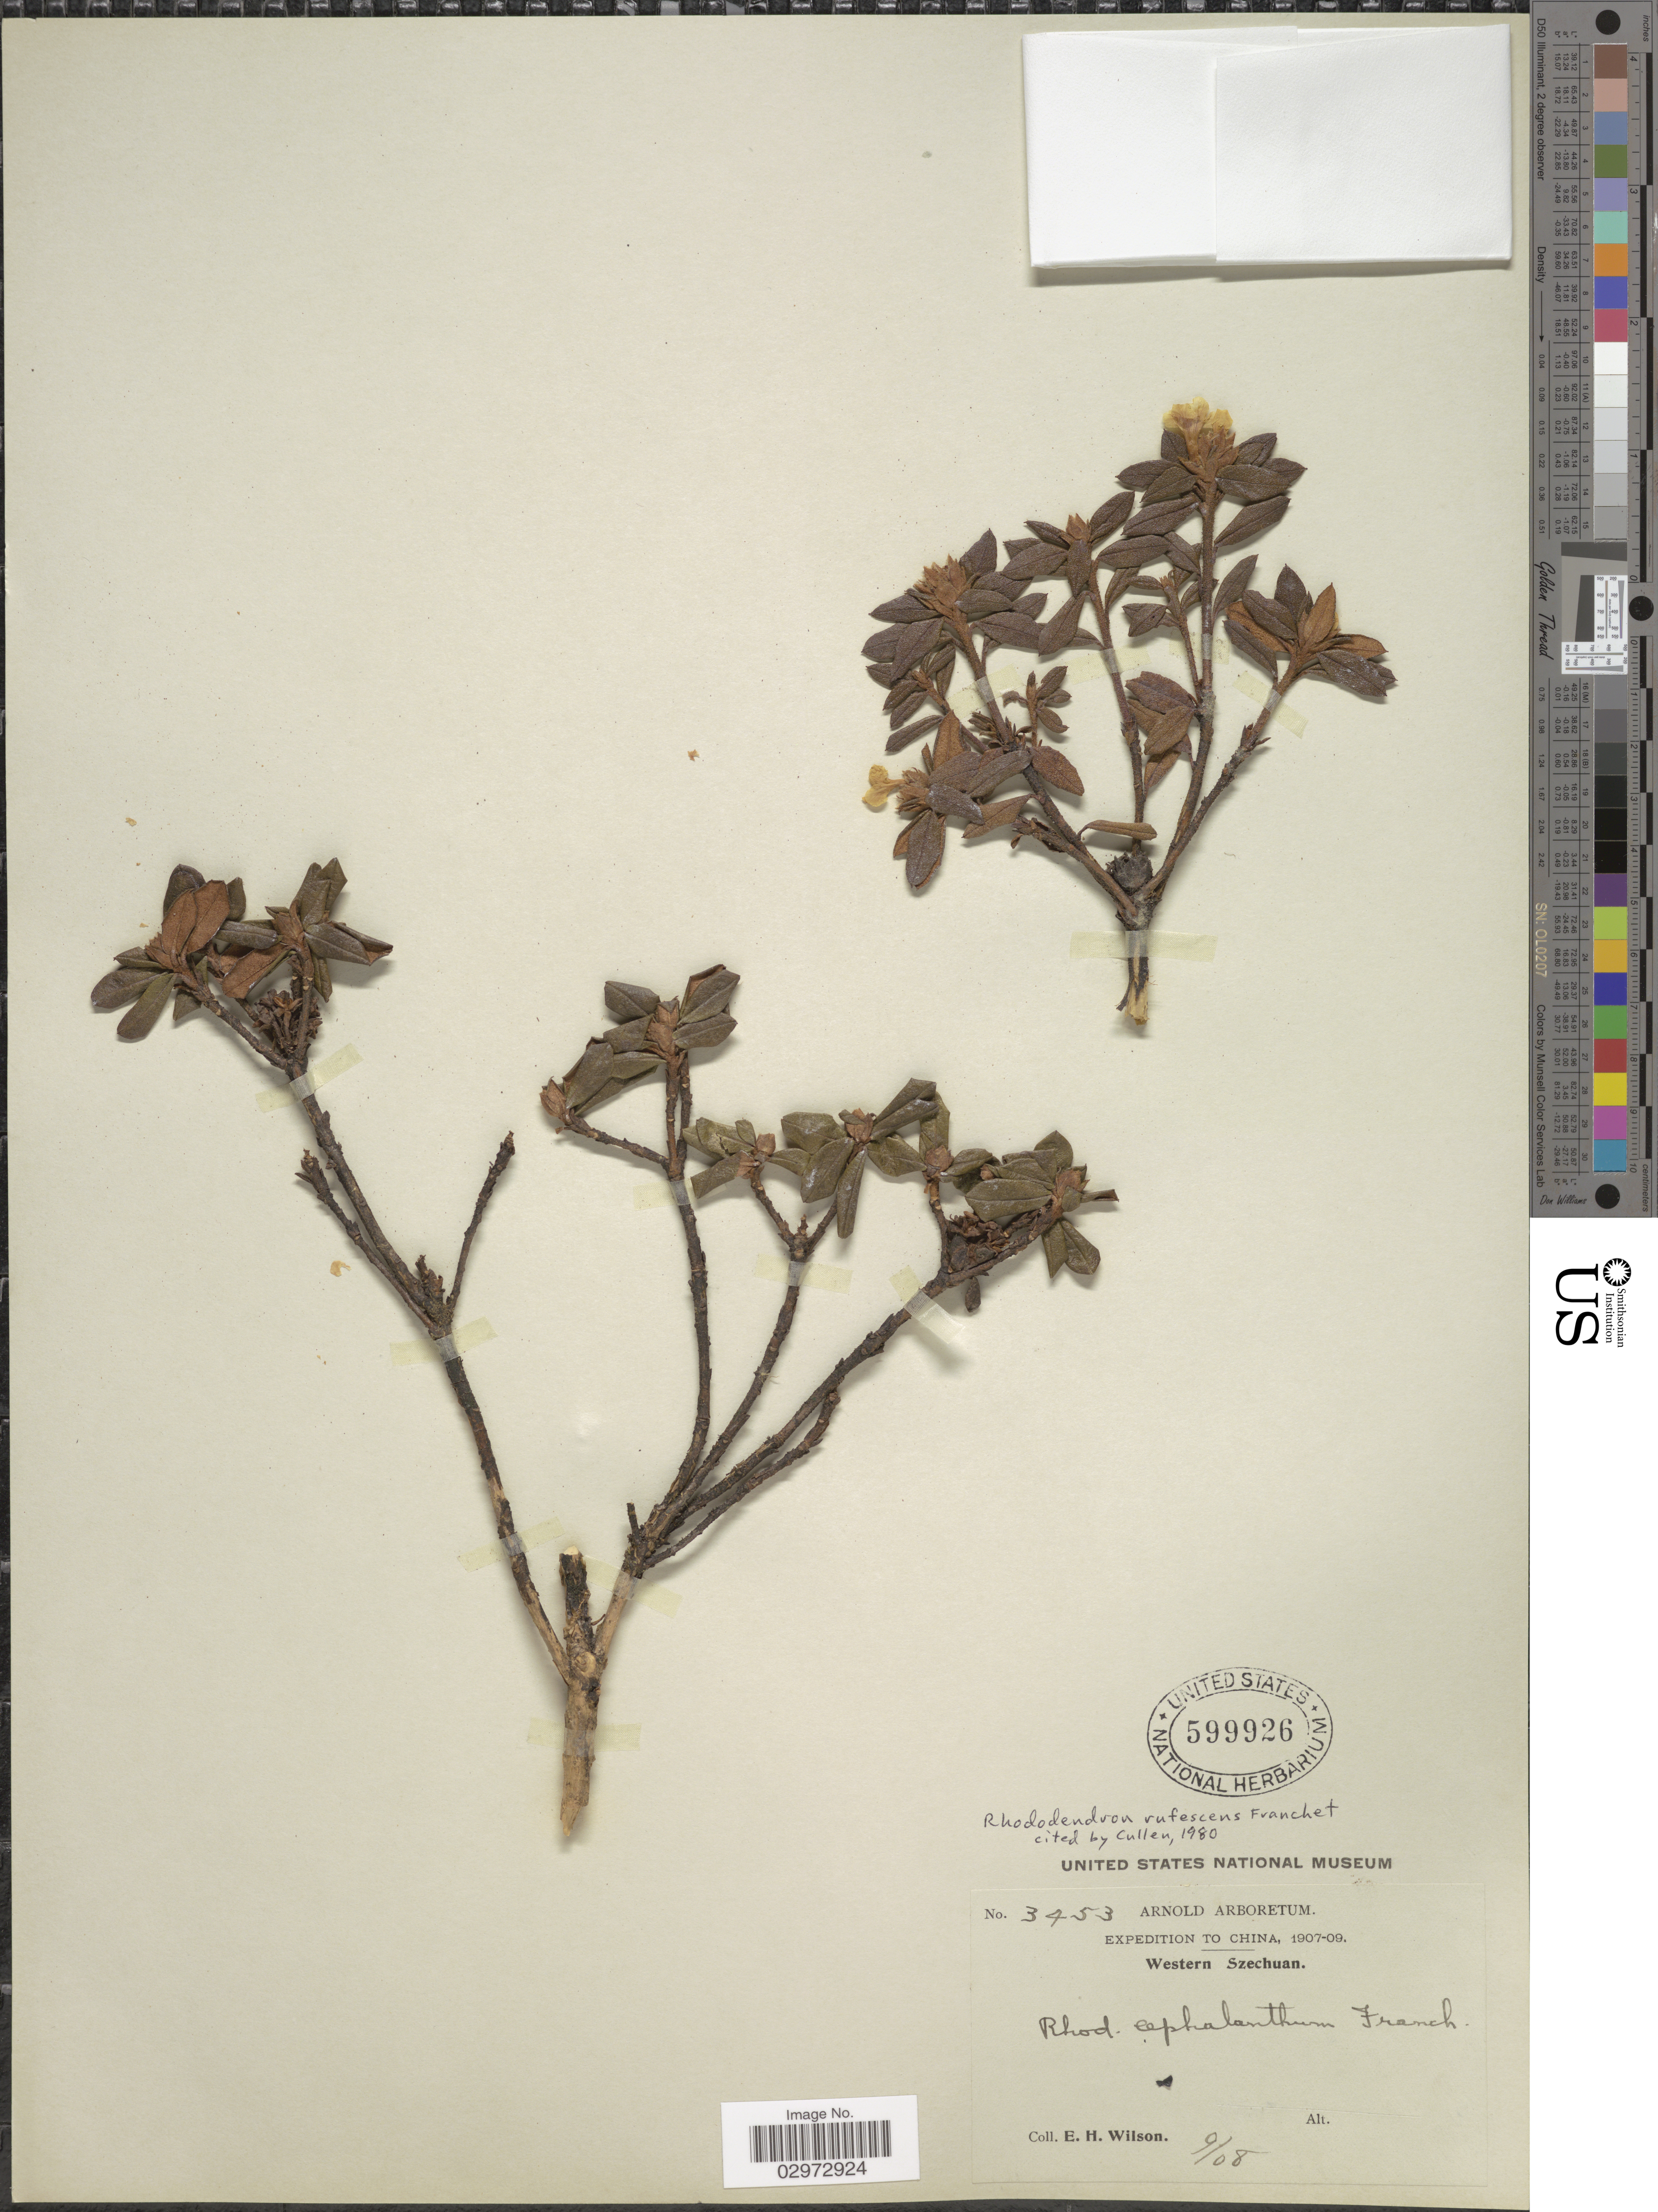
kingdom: Plantae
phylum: Tracheophyta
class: Magnoliopsida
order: Ericales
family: Ericaceae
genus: Rhododendron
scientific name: Rhododendron rufescens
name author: Franch.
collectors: E. Wilson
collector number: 3453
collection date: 1908-09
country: China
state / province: Sichuan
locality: Western Szechuan.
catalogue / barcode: US 599926